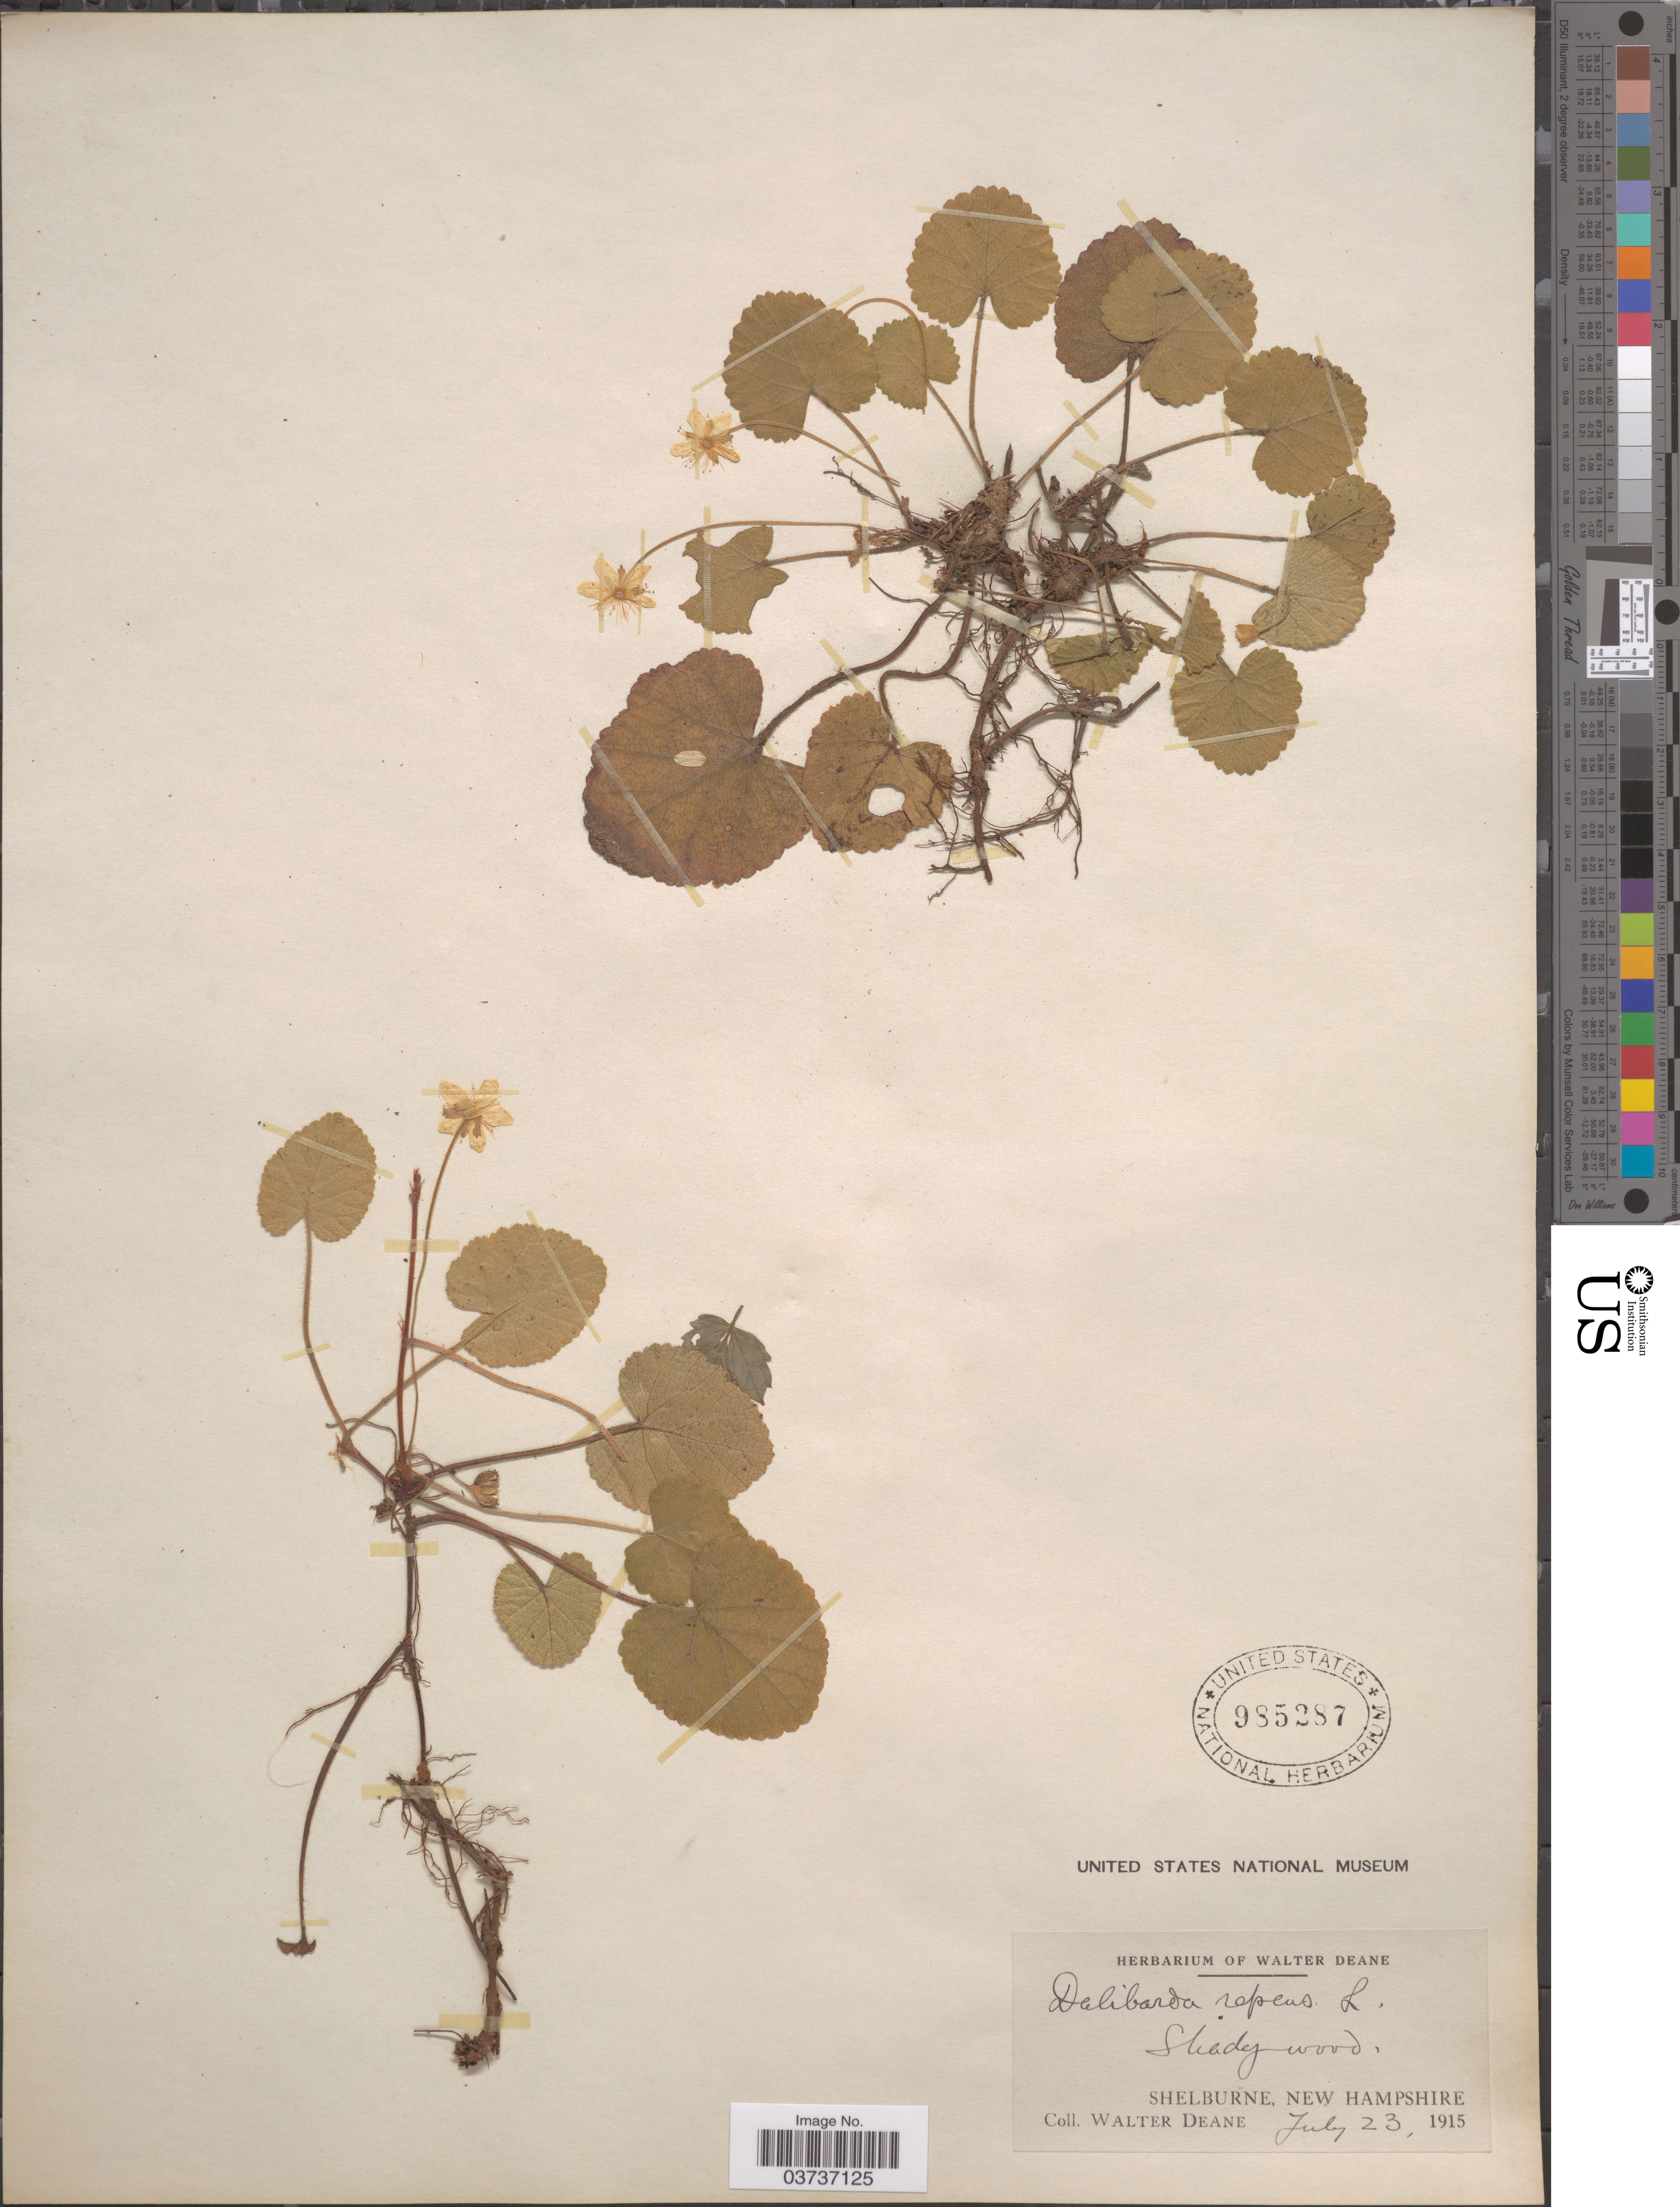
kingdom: Plantae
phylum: Tracheophyta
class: Magnoliopsida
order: Rosales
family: Rosaceae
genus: Dalibarda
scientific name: Dalibarda repens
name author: L.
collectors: W. Deane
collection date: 1915-07-23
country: United States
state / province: New Hampshire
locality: Shelburne.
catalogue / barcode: US 985287